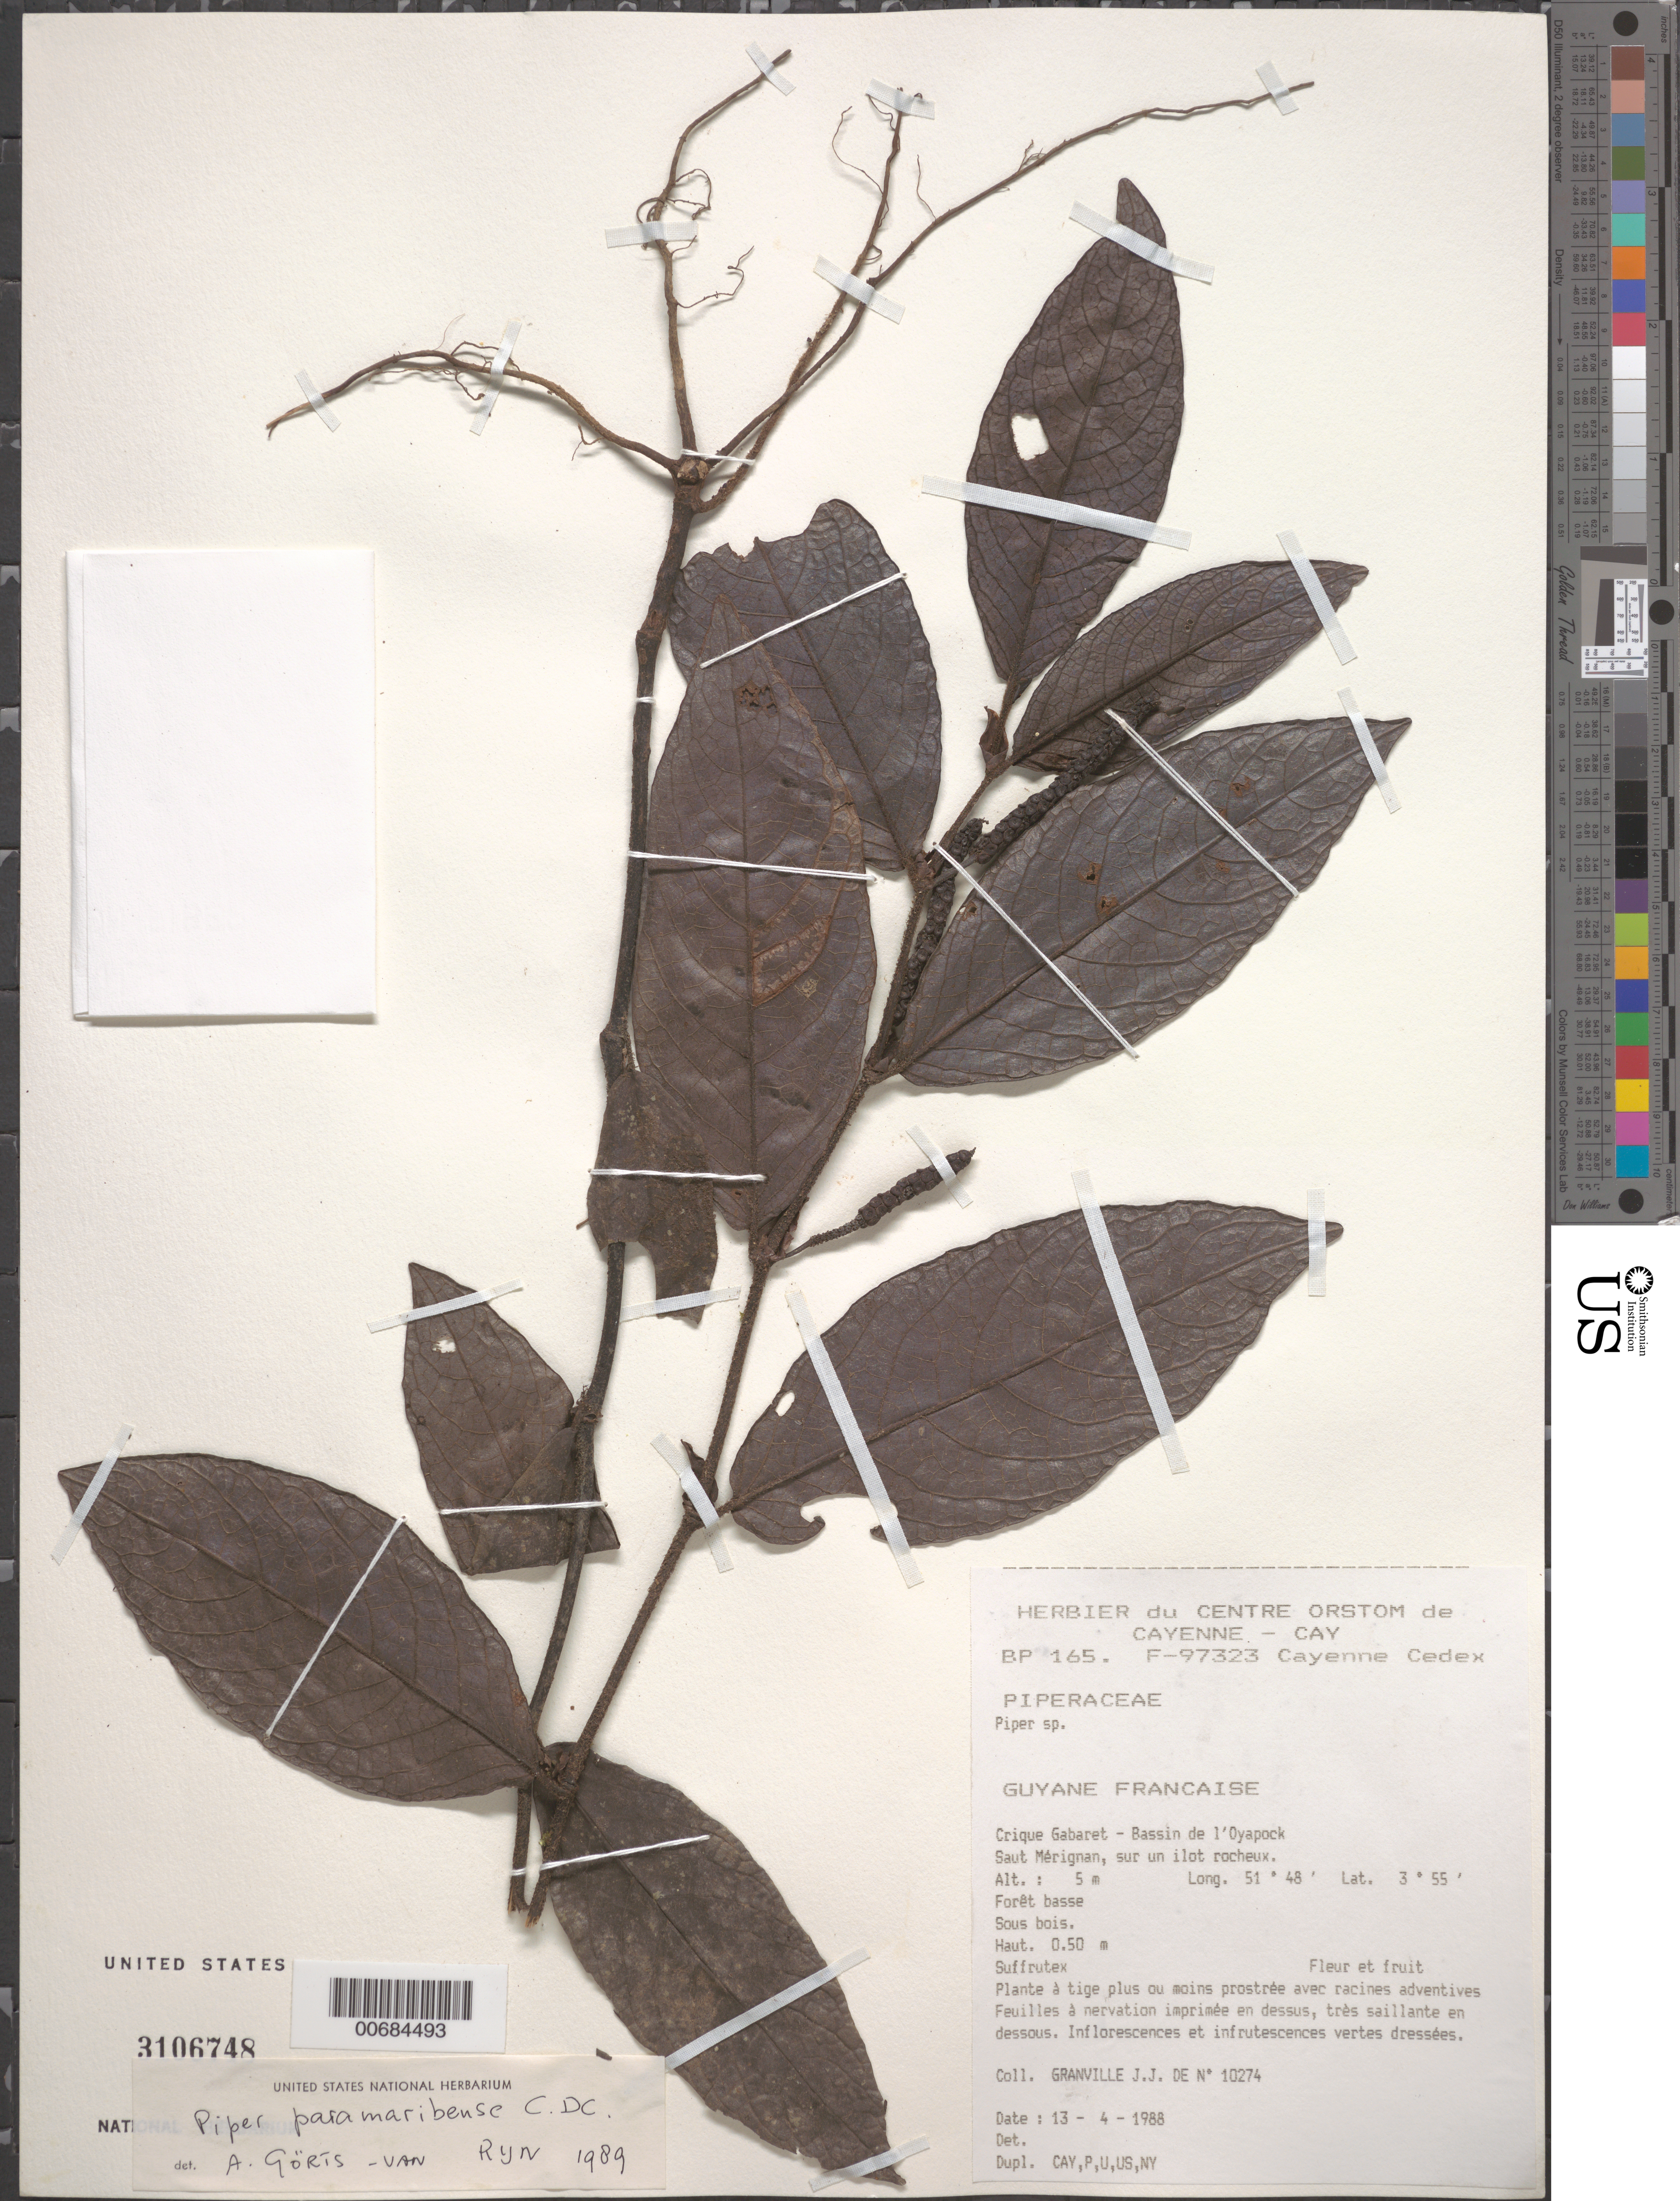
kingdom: Plantae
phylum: Tracheophyta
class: Magnoliopsida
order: Piperales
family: Piperaceae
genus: Piper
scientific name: Piper paramaribense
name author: C. DC.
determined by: Görts-van Rijn, A. R. A.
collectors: J.-J. de Granville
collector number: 10274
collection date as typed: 13-Apr-88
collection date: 1988-04-13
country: French Guiana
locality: Crique Gabaret, Bassin de l'Oyapock, Saut Mérignan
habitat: Sur un ilot rocheux. forêt basse. Sous bois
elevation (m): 5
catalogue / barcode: US 3106748